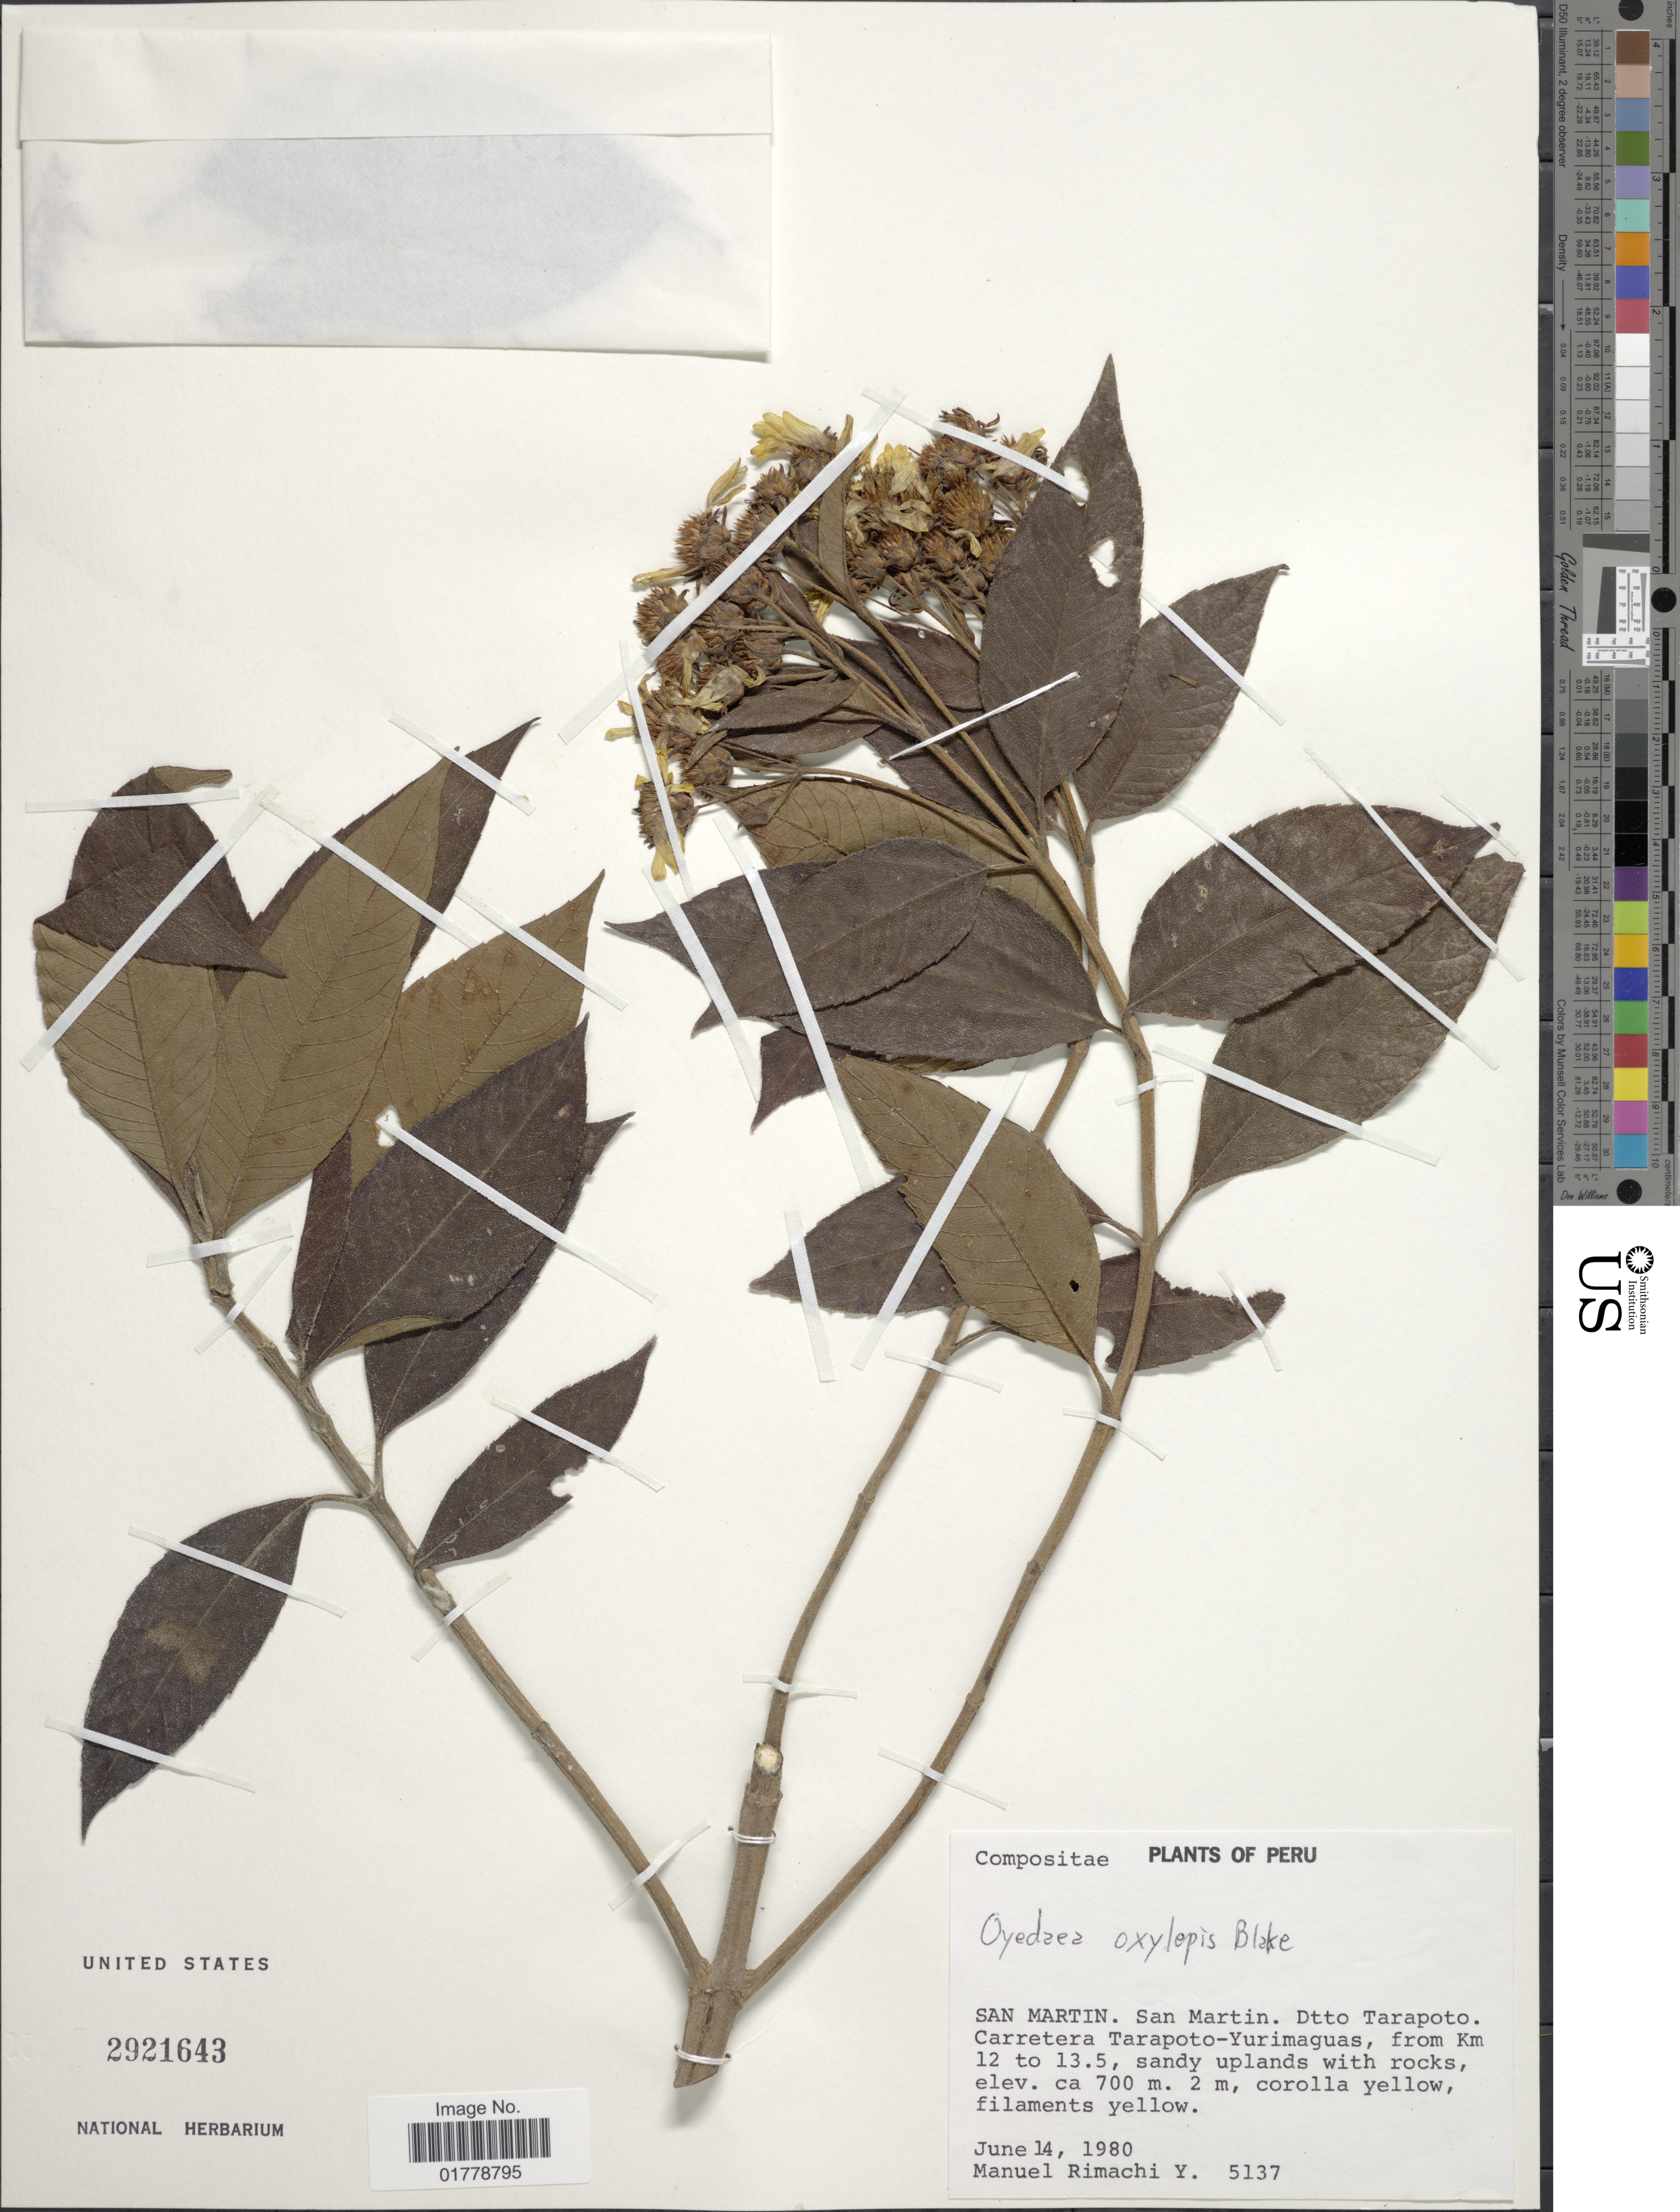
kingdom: Plantae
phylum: Tracheophyta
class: Magnoliopsida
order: Asterales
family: Asteraceae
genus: Oyedaea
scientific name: Oyedaea oxylepis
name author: S.F. Blake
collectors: M. Rimachi Y.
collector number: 5137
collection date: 1980-06-14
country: Peru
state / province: San Martín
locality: San Martin. San Martin. Dtto Tarapoto. Carretera Tarapoto-Yurimaguas, from Km 12 to 13.5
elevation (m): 700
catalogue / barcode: US 2921643